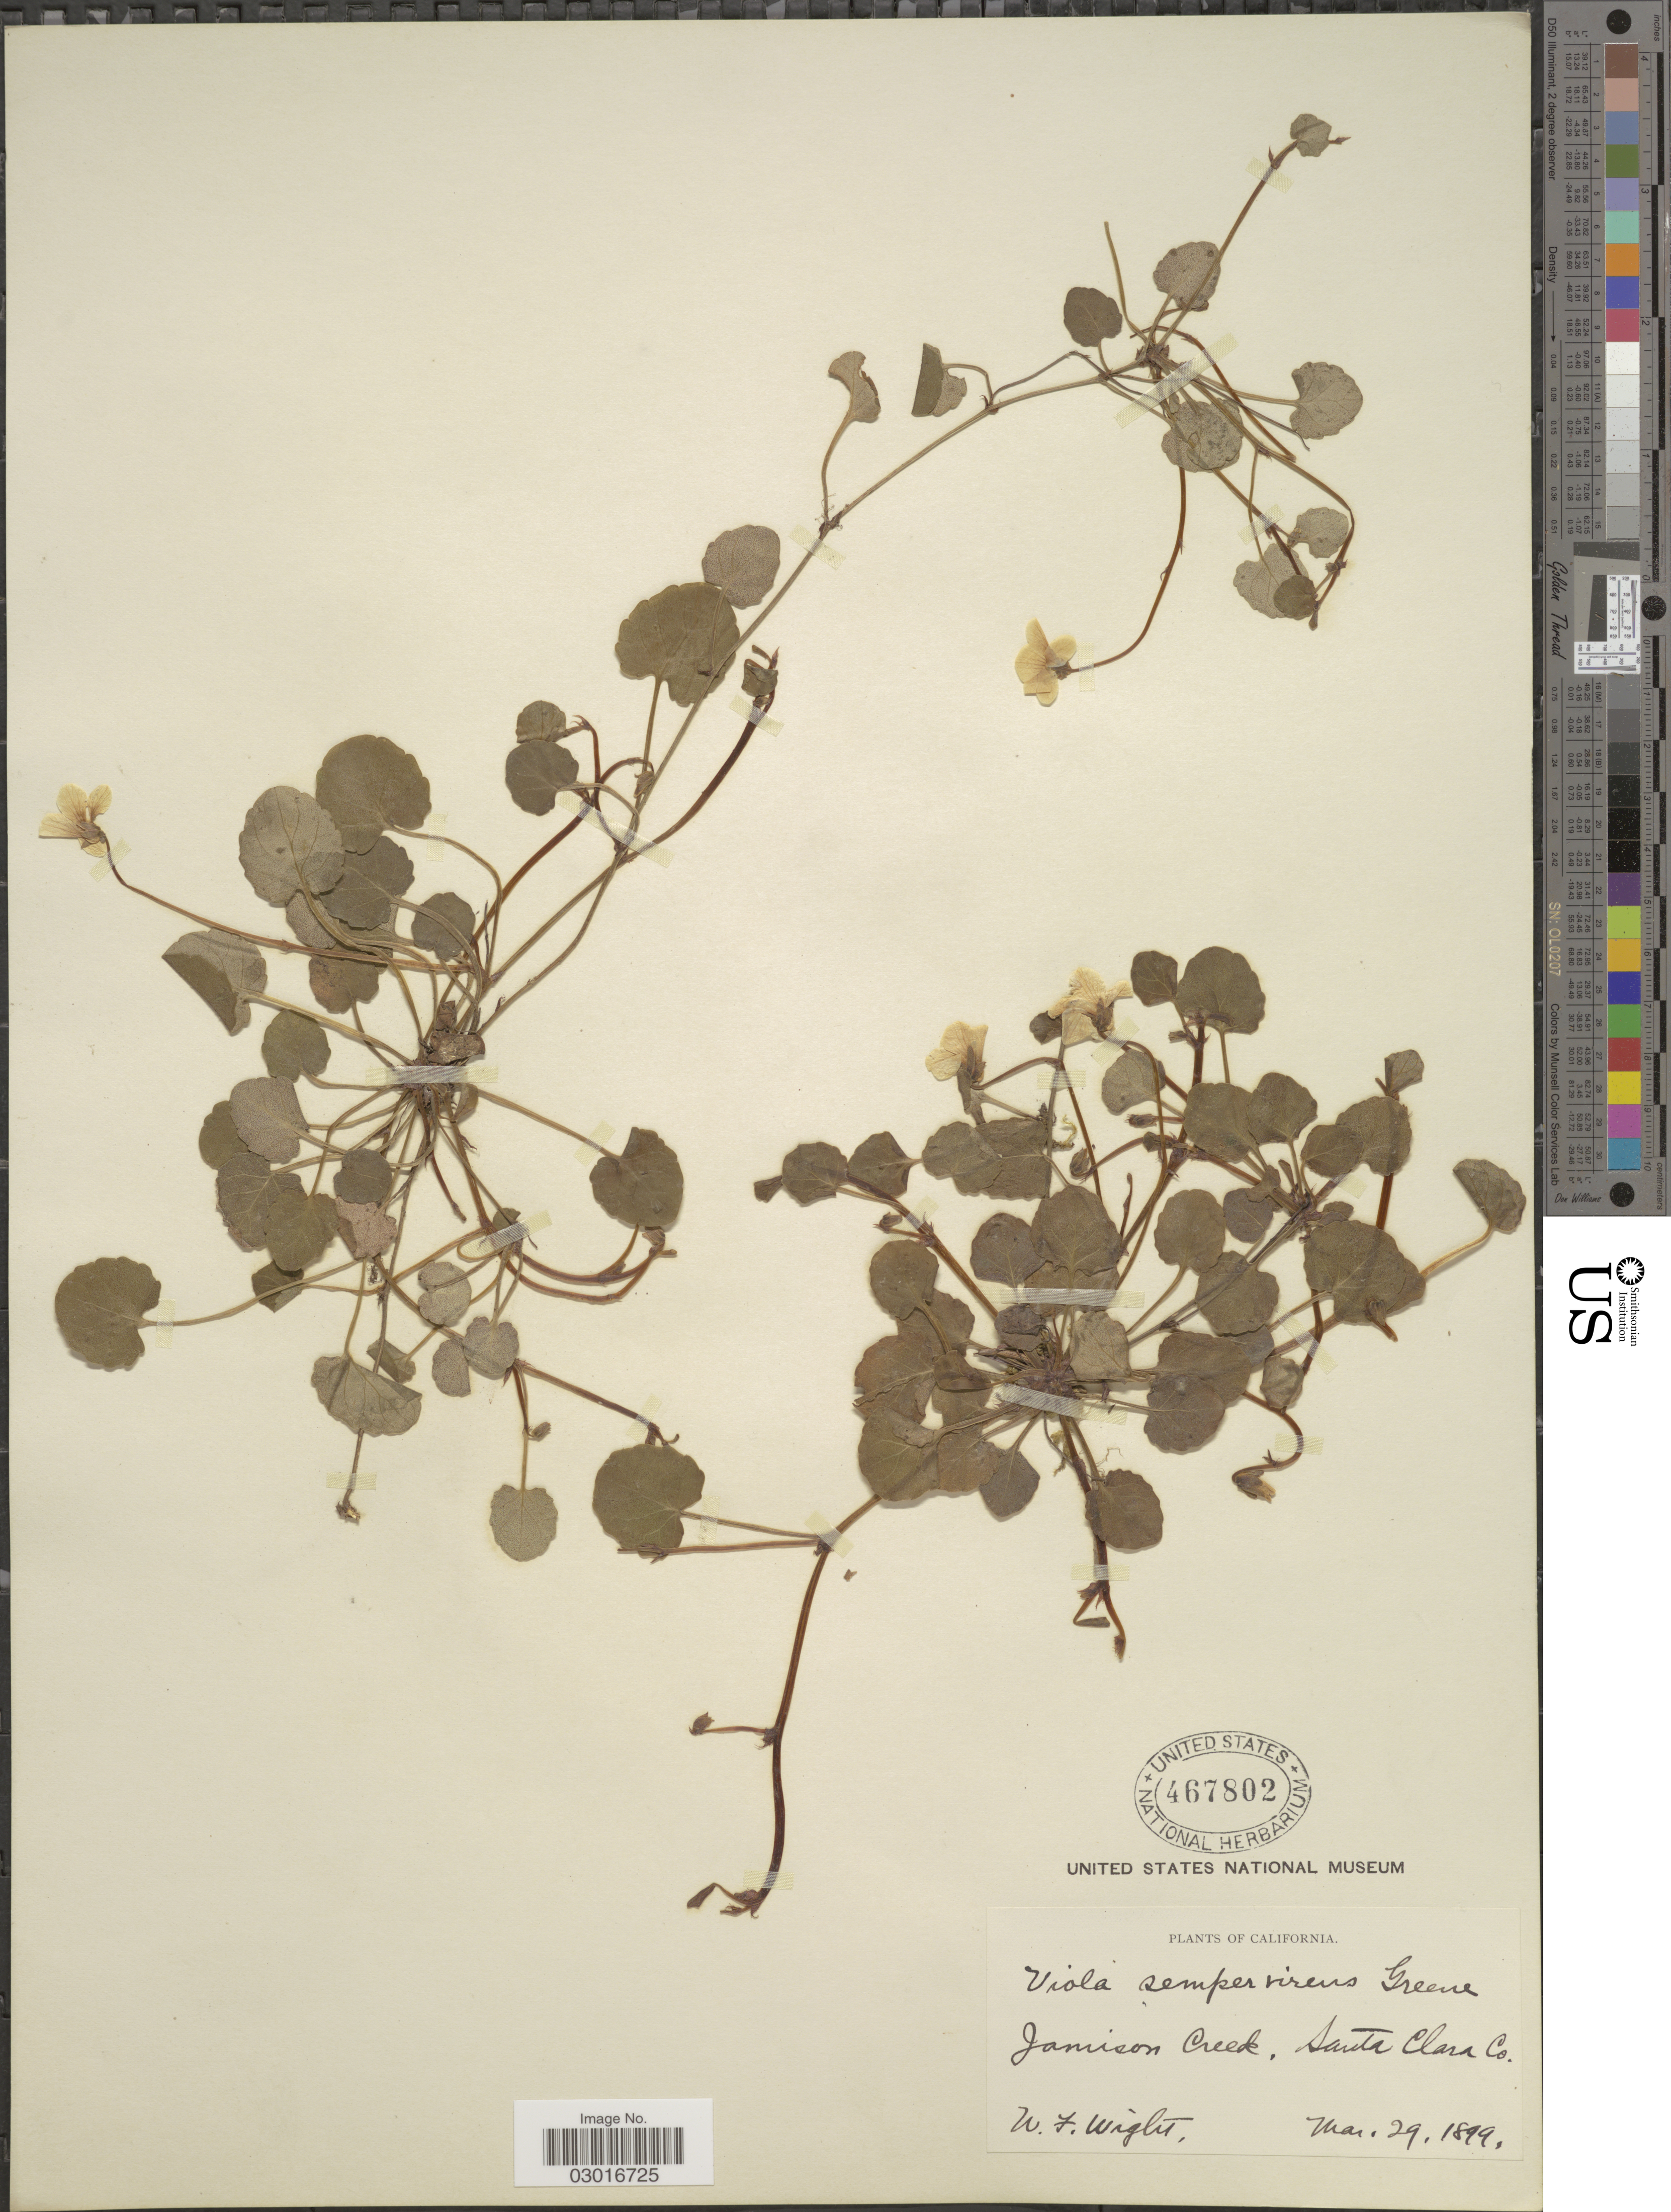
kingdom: Plantae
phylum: Tracheophyta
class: Magnoliopsida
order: Malpighiales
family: Violaceae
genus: Viola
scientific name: Viola sempervirens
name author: Greene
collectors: W. F. Wright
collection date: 1899-03-29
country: United States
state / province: California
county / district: Santa Clara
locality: Jamison Creek, Santa Clara Co.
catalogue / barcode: US 467802